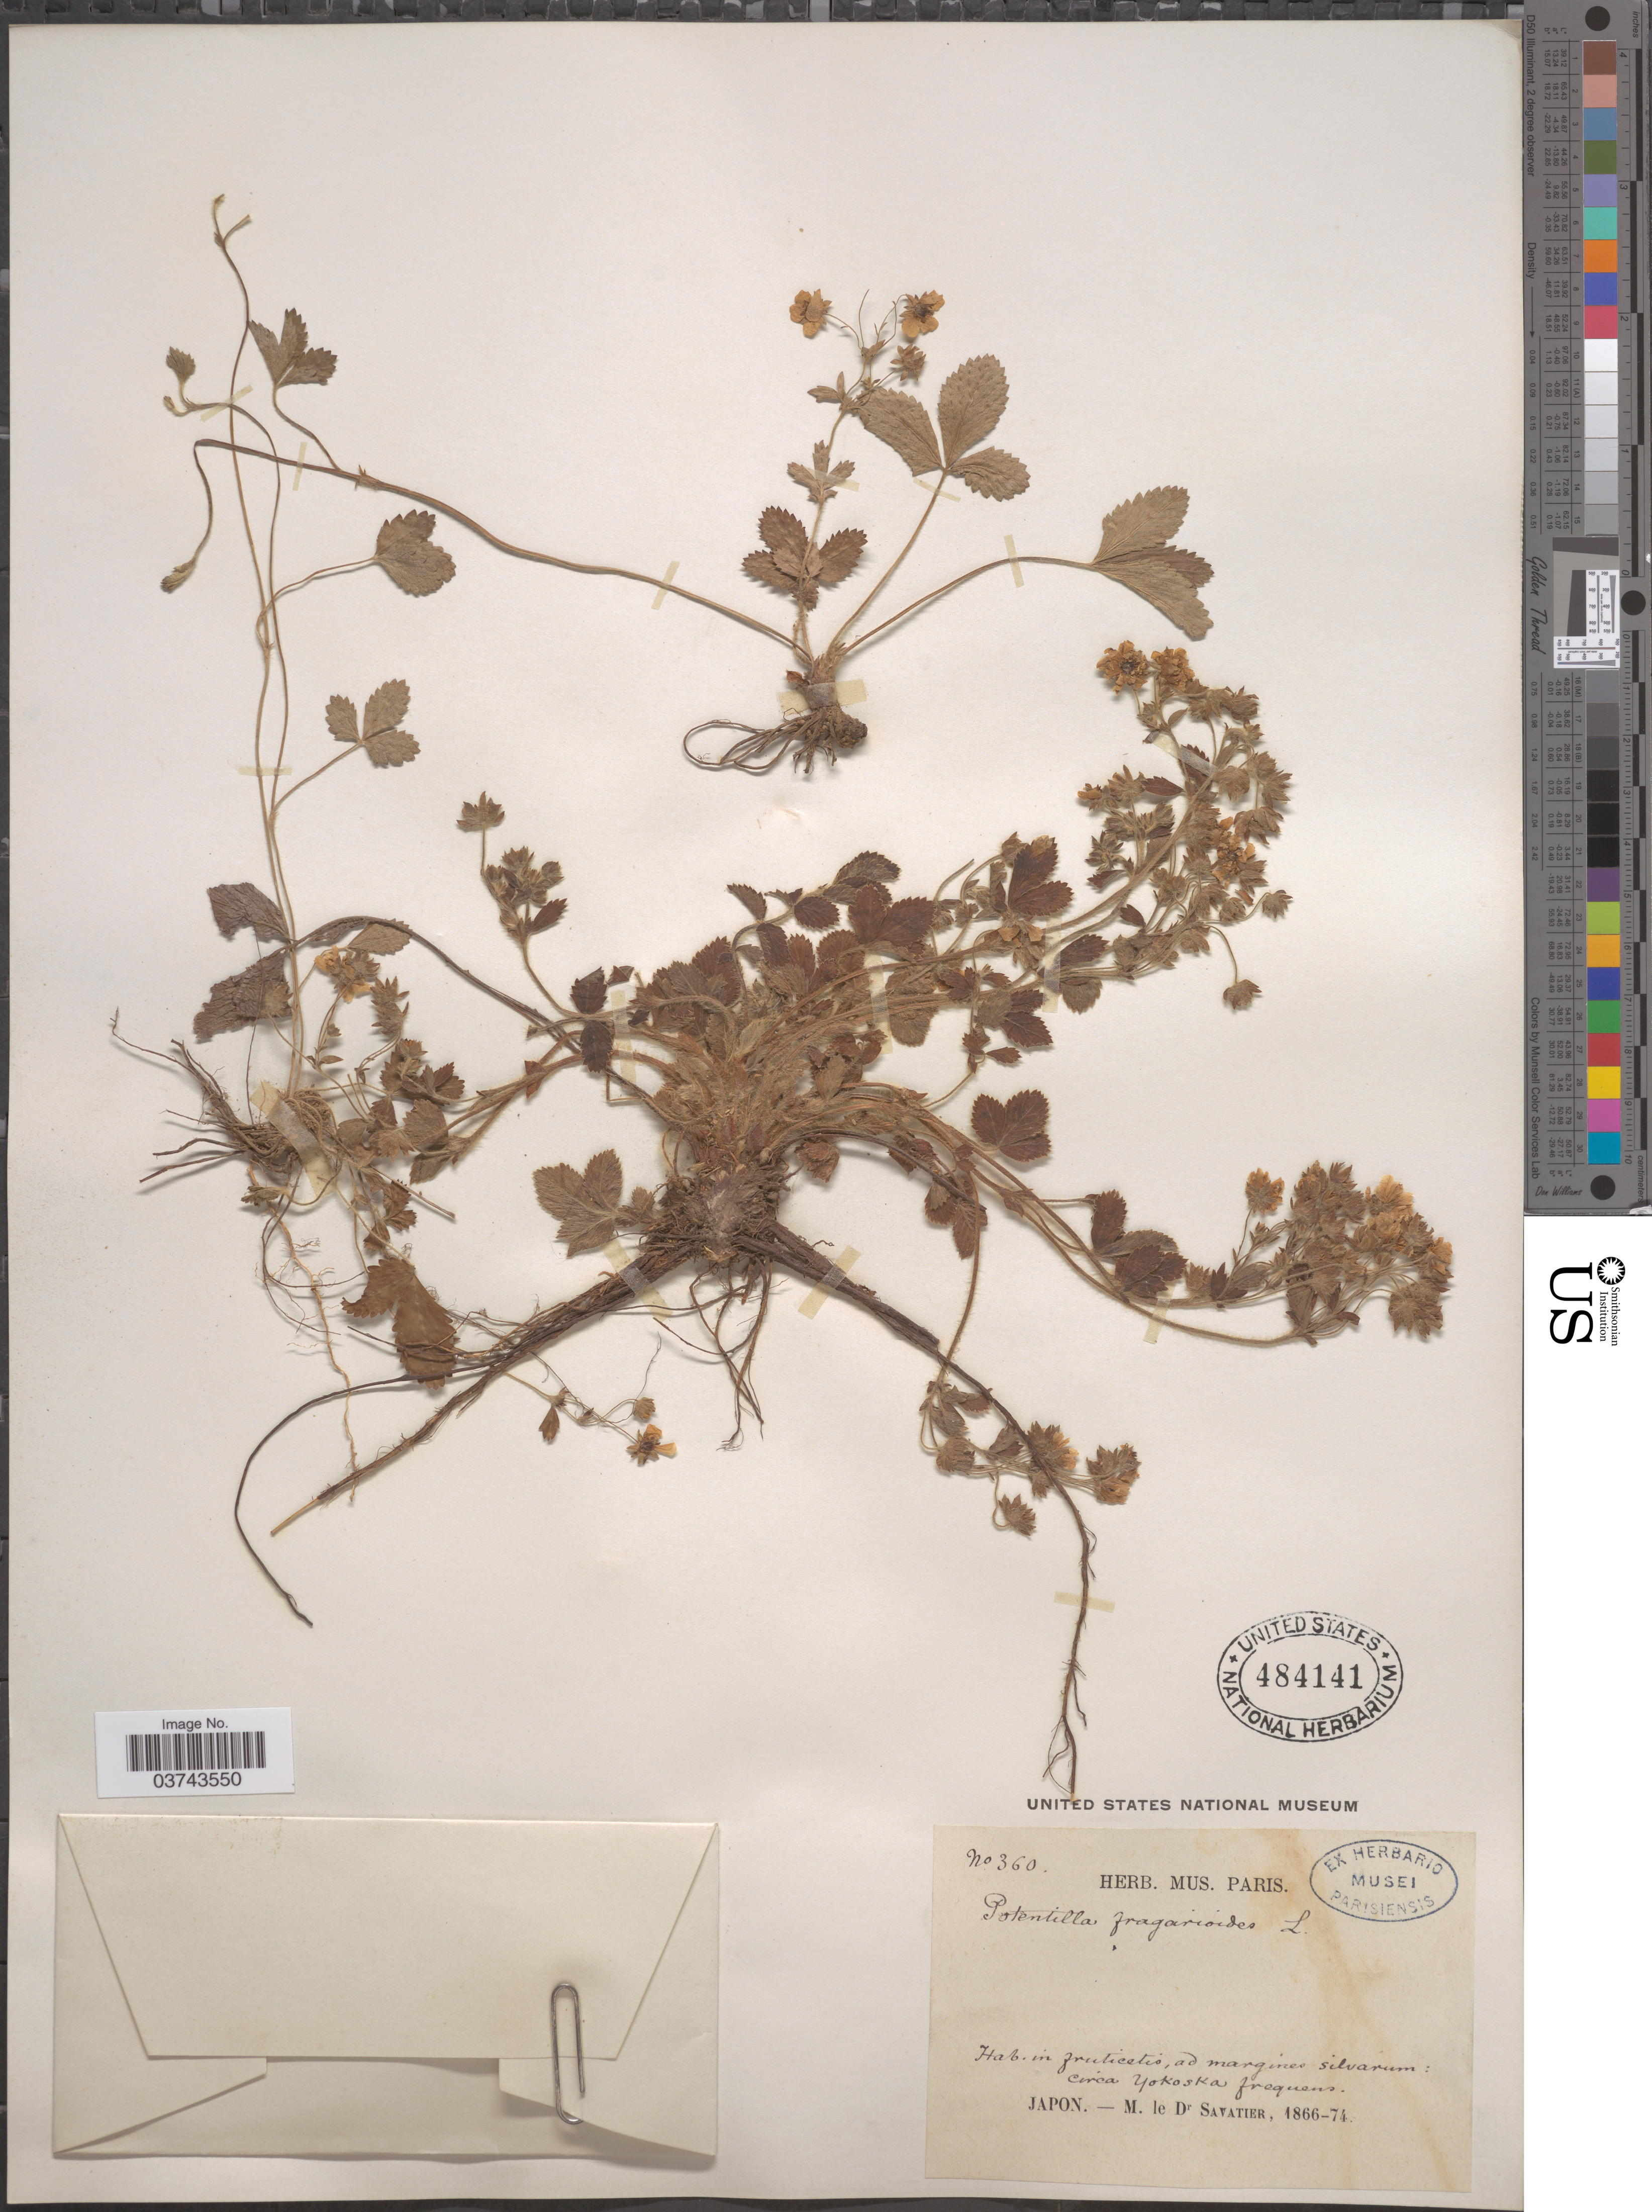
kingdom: Plantae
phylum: Tracheophyta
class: Magnoliopsida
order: Rosales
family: Rosaceae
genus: Potentilla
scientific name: Potentilla fragarioides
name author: L.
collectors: M. Savatier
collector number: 360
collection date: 1866/1874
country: Japan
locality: Circa Yokoska.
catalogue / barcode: US 484141